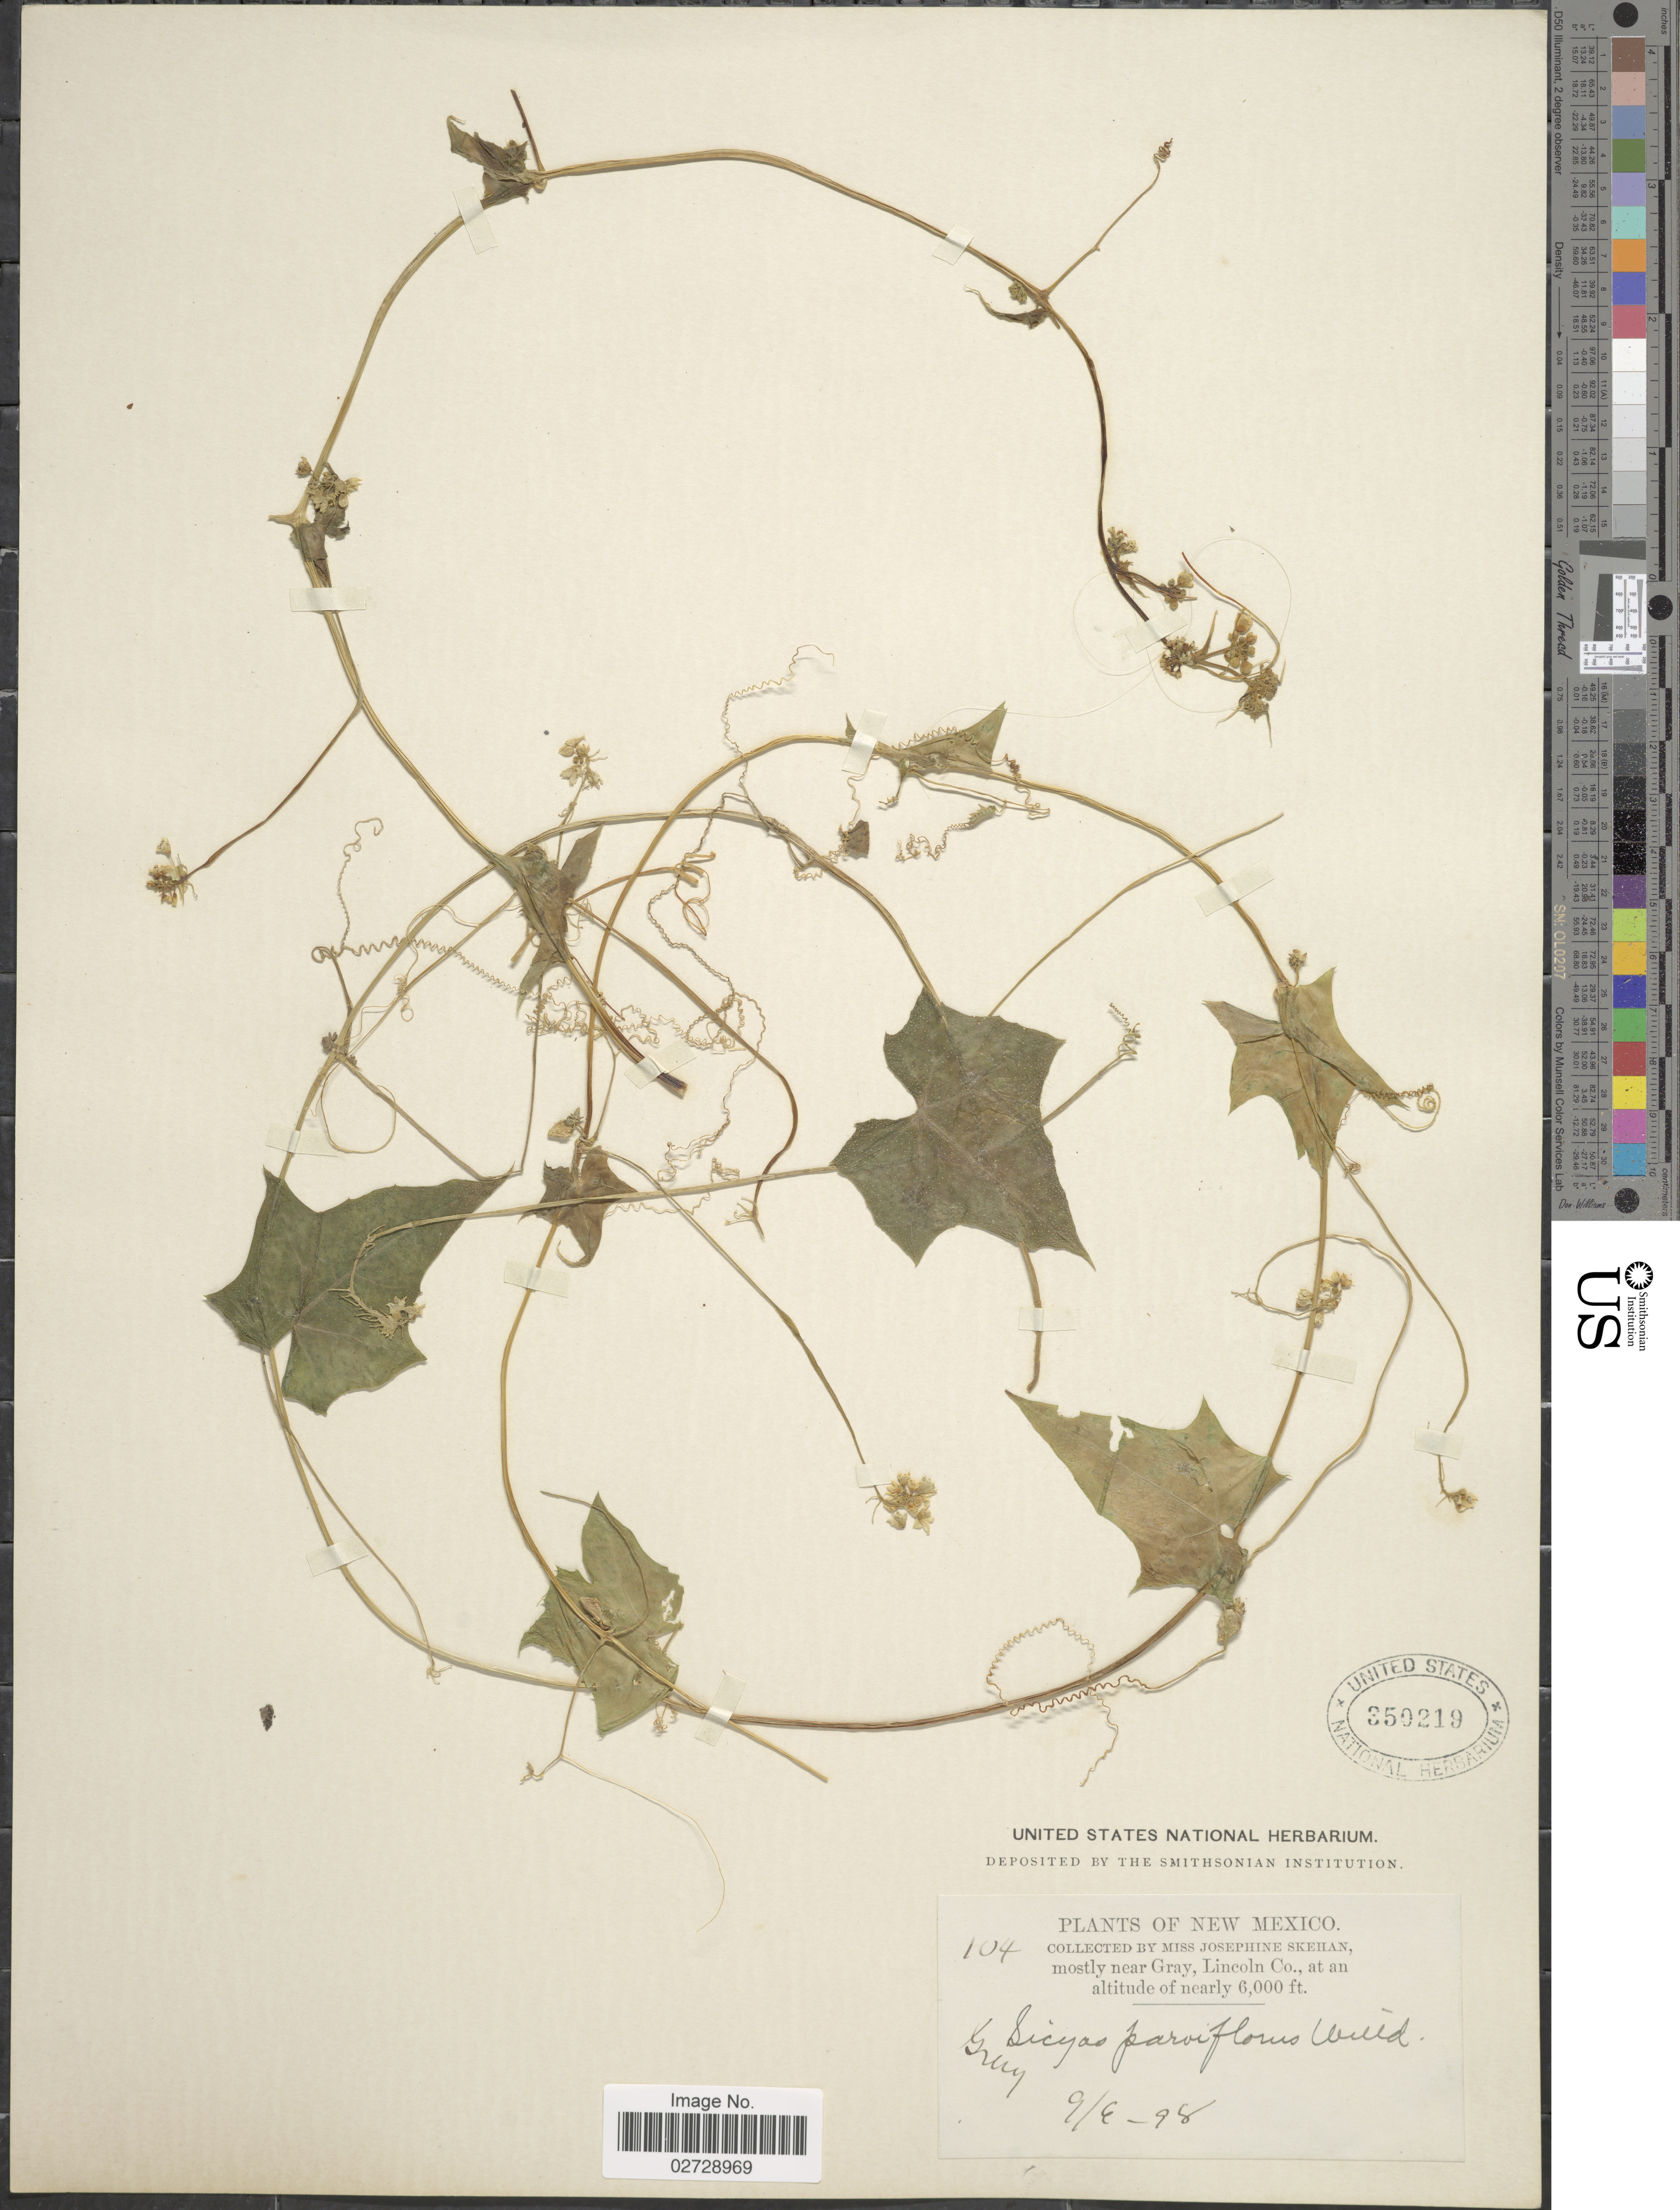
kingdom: Plantae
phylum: Tracheophyta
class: Magnoliopsida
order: Cucurbitales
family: Cucurbitaceae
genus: Sicyos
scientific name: Sicyos parviflorus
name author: Willd.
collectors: J. Skehan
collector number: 104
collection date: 1898-09-06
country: United States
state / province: New Mexico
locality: Mostly near Gray, Lincoln Co.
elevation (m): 1829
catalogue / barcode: US 350219